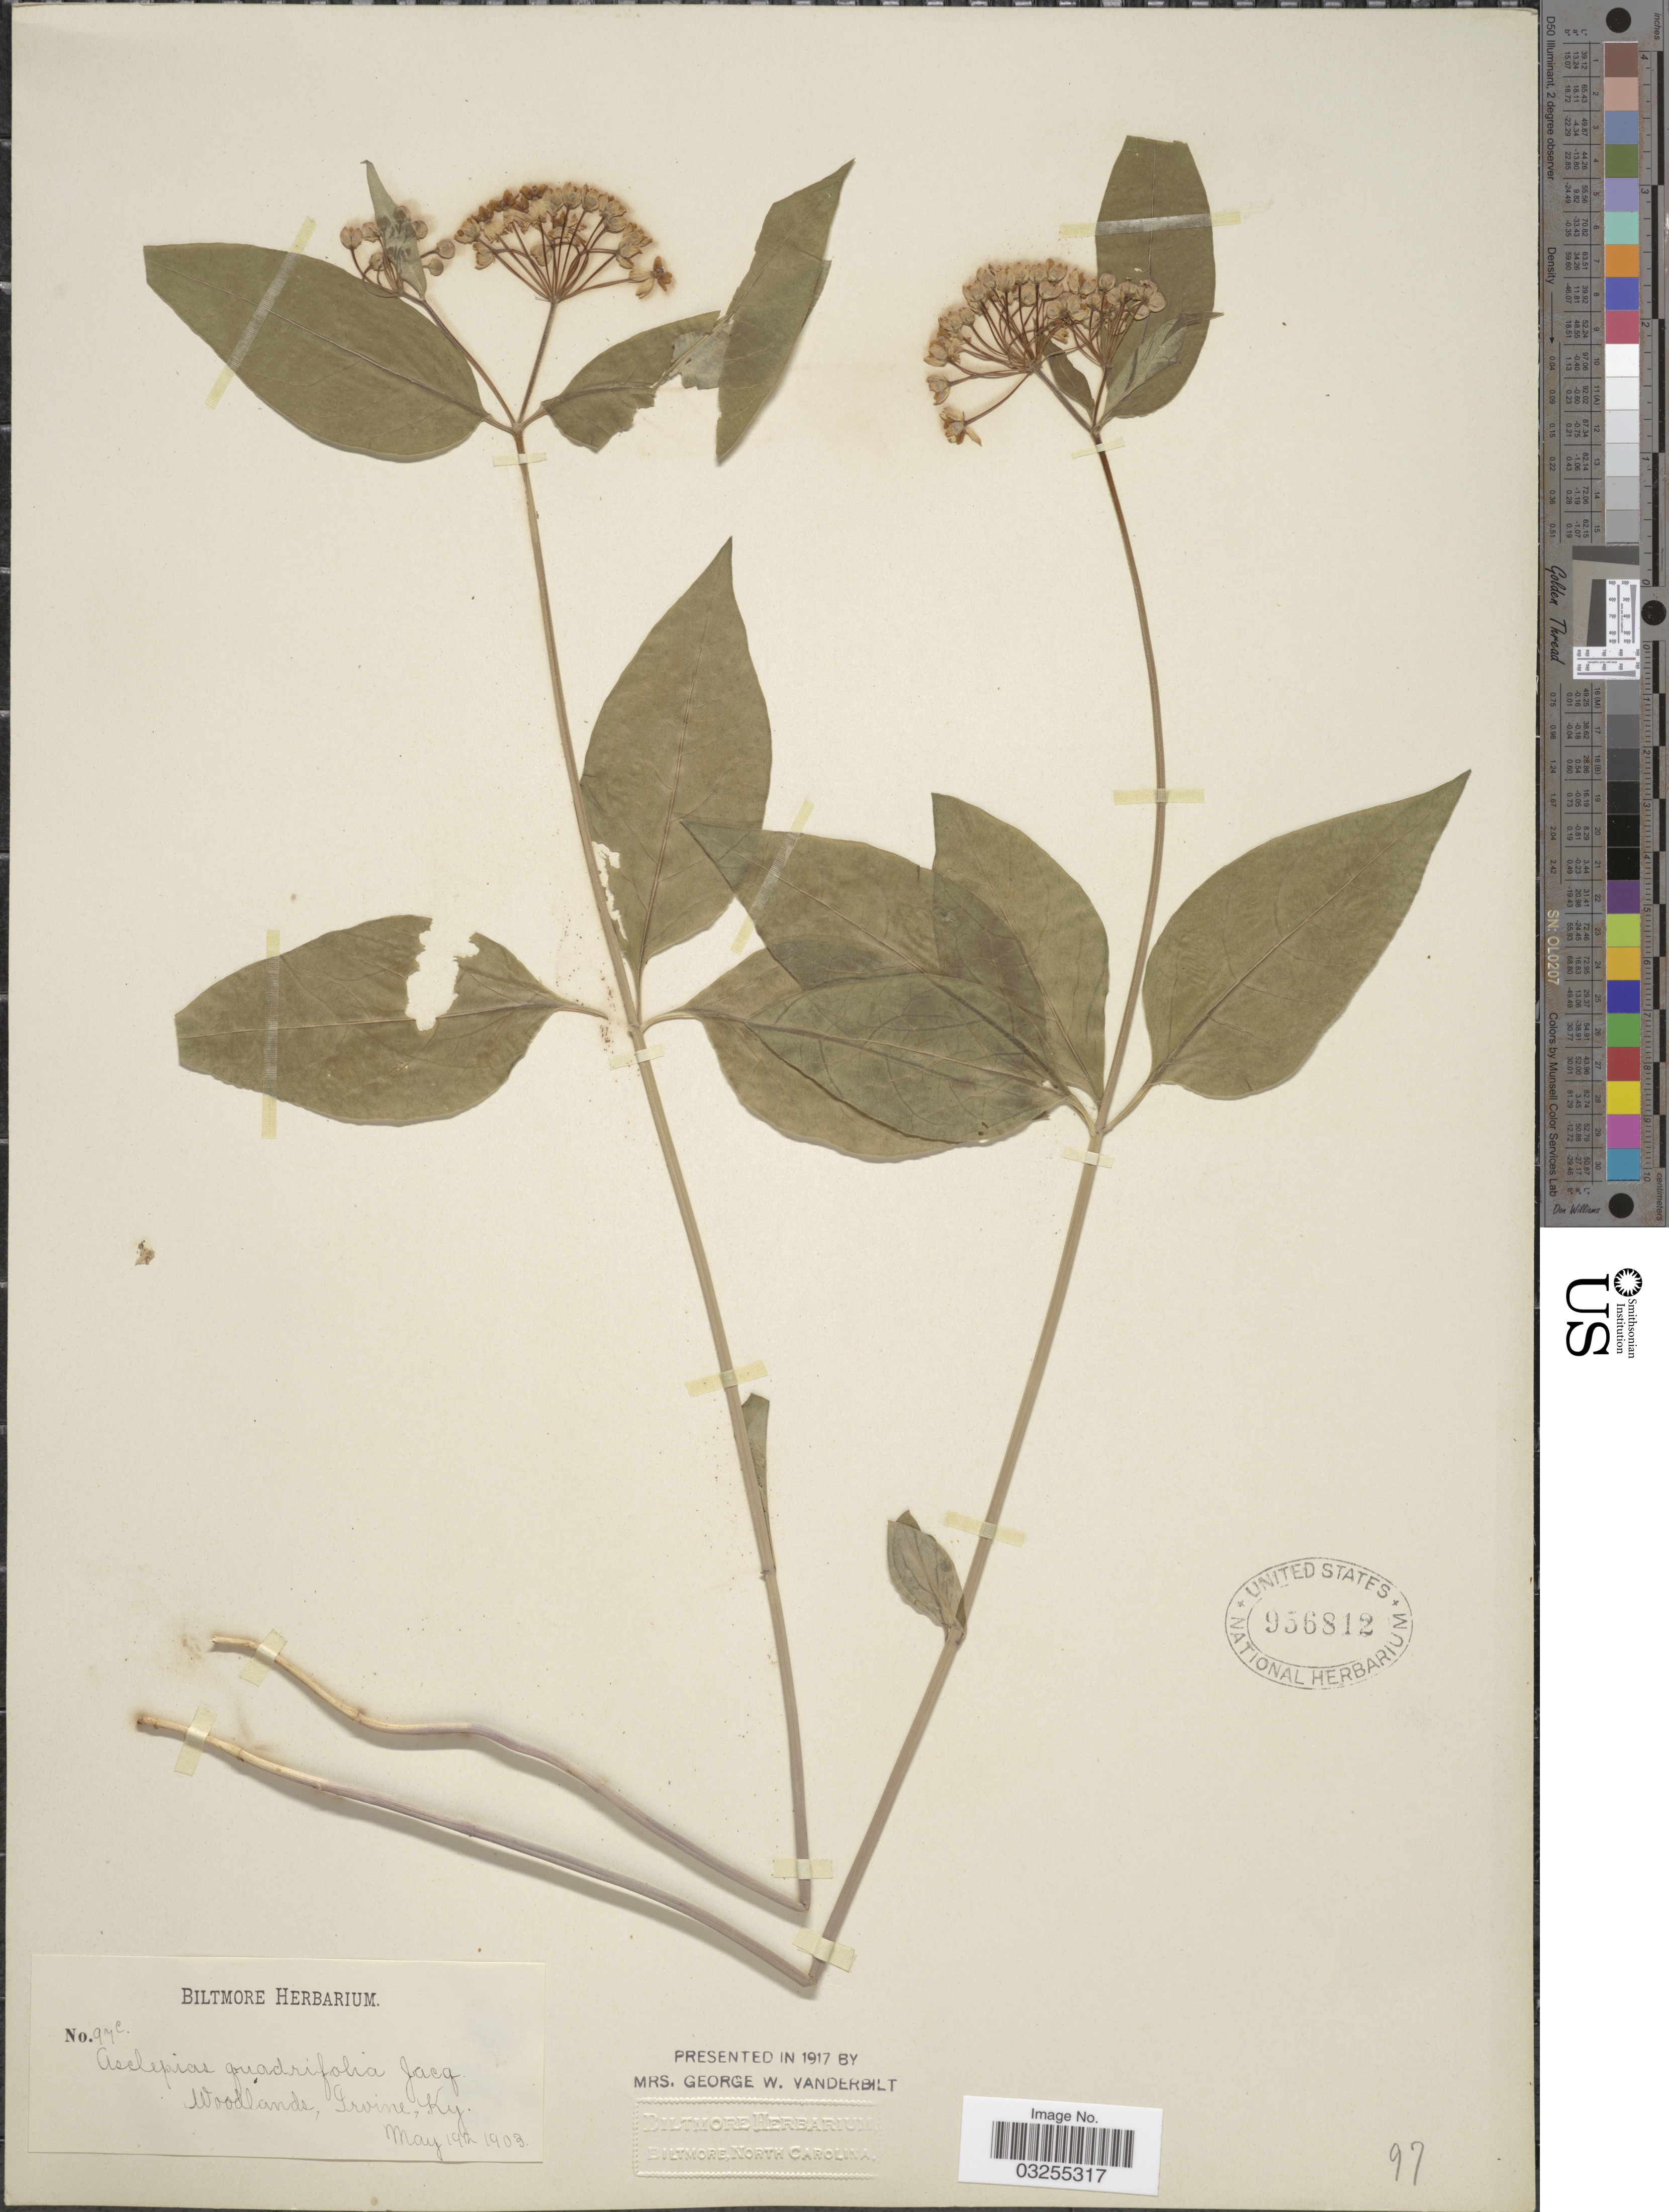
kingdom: Plantae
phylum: Tracheophyta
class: Magnoliopsida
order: Gentianales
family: Apocynaceae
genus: Asclepias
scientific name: Asclepias quadrifolia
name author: Jacq.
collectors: ex herb. Biltmore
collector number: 97c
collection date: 1903-05-19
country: United States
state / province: Kentucky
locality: Woodlands, Irvine.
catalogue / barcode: US 956812